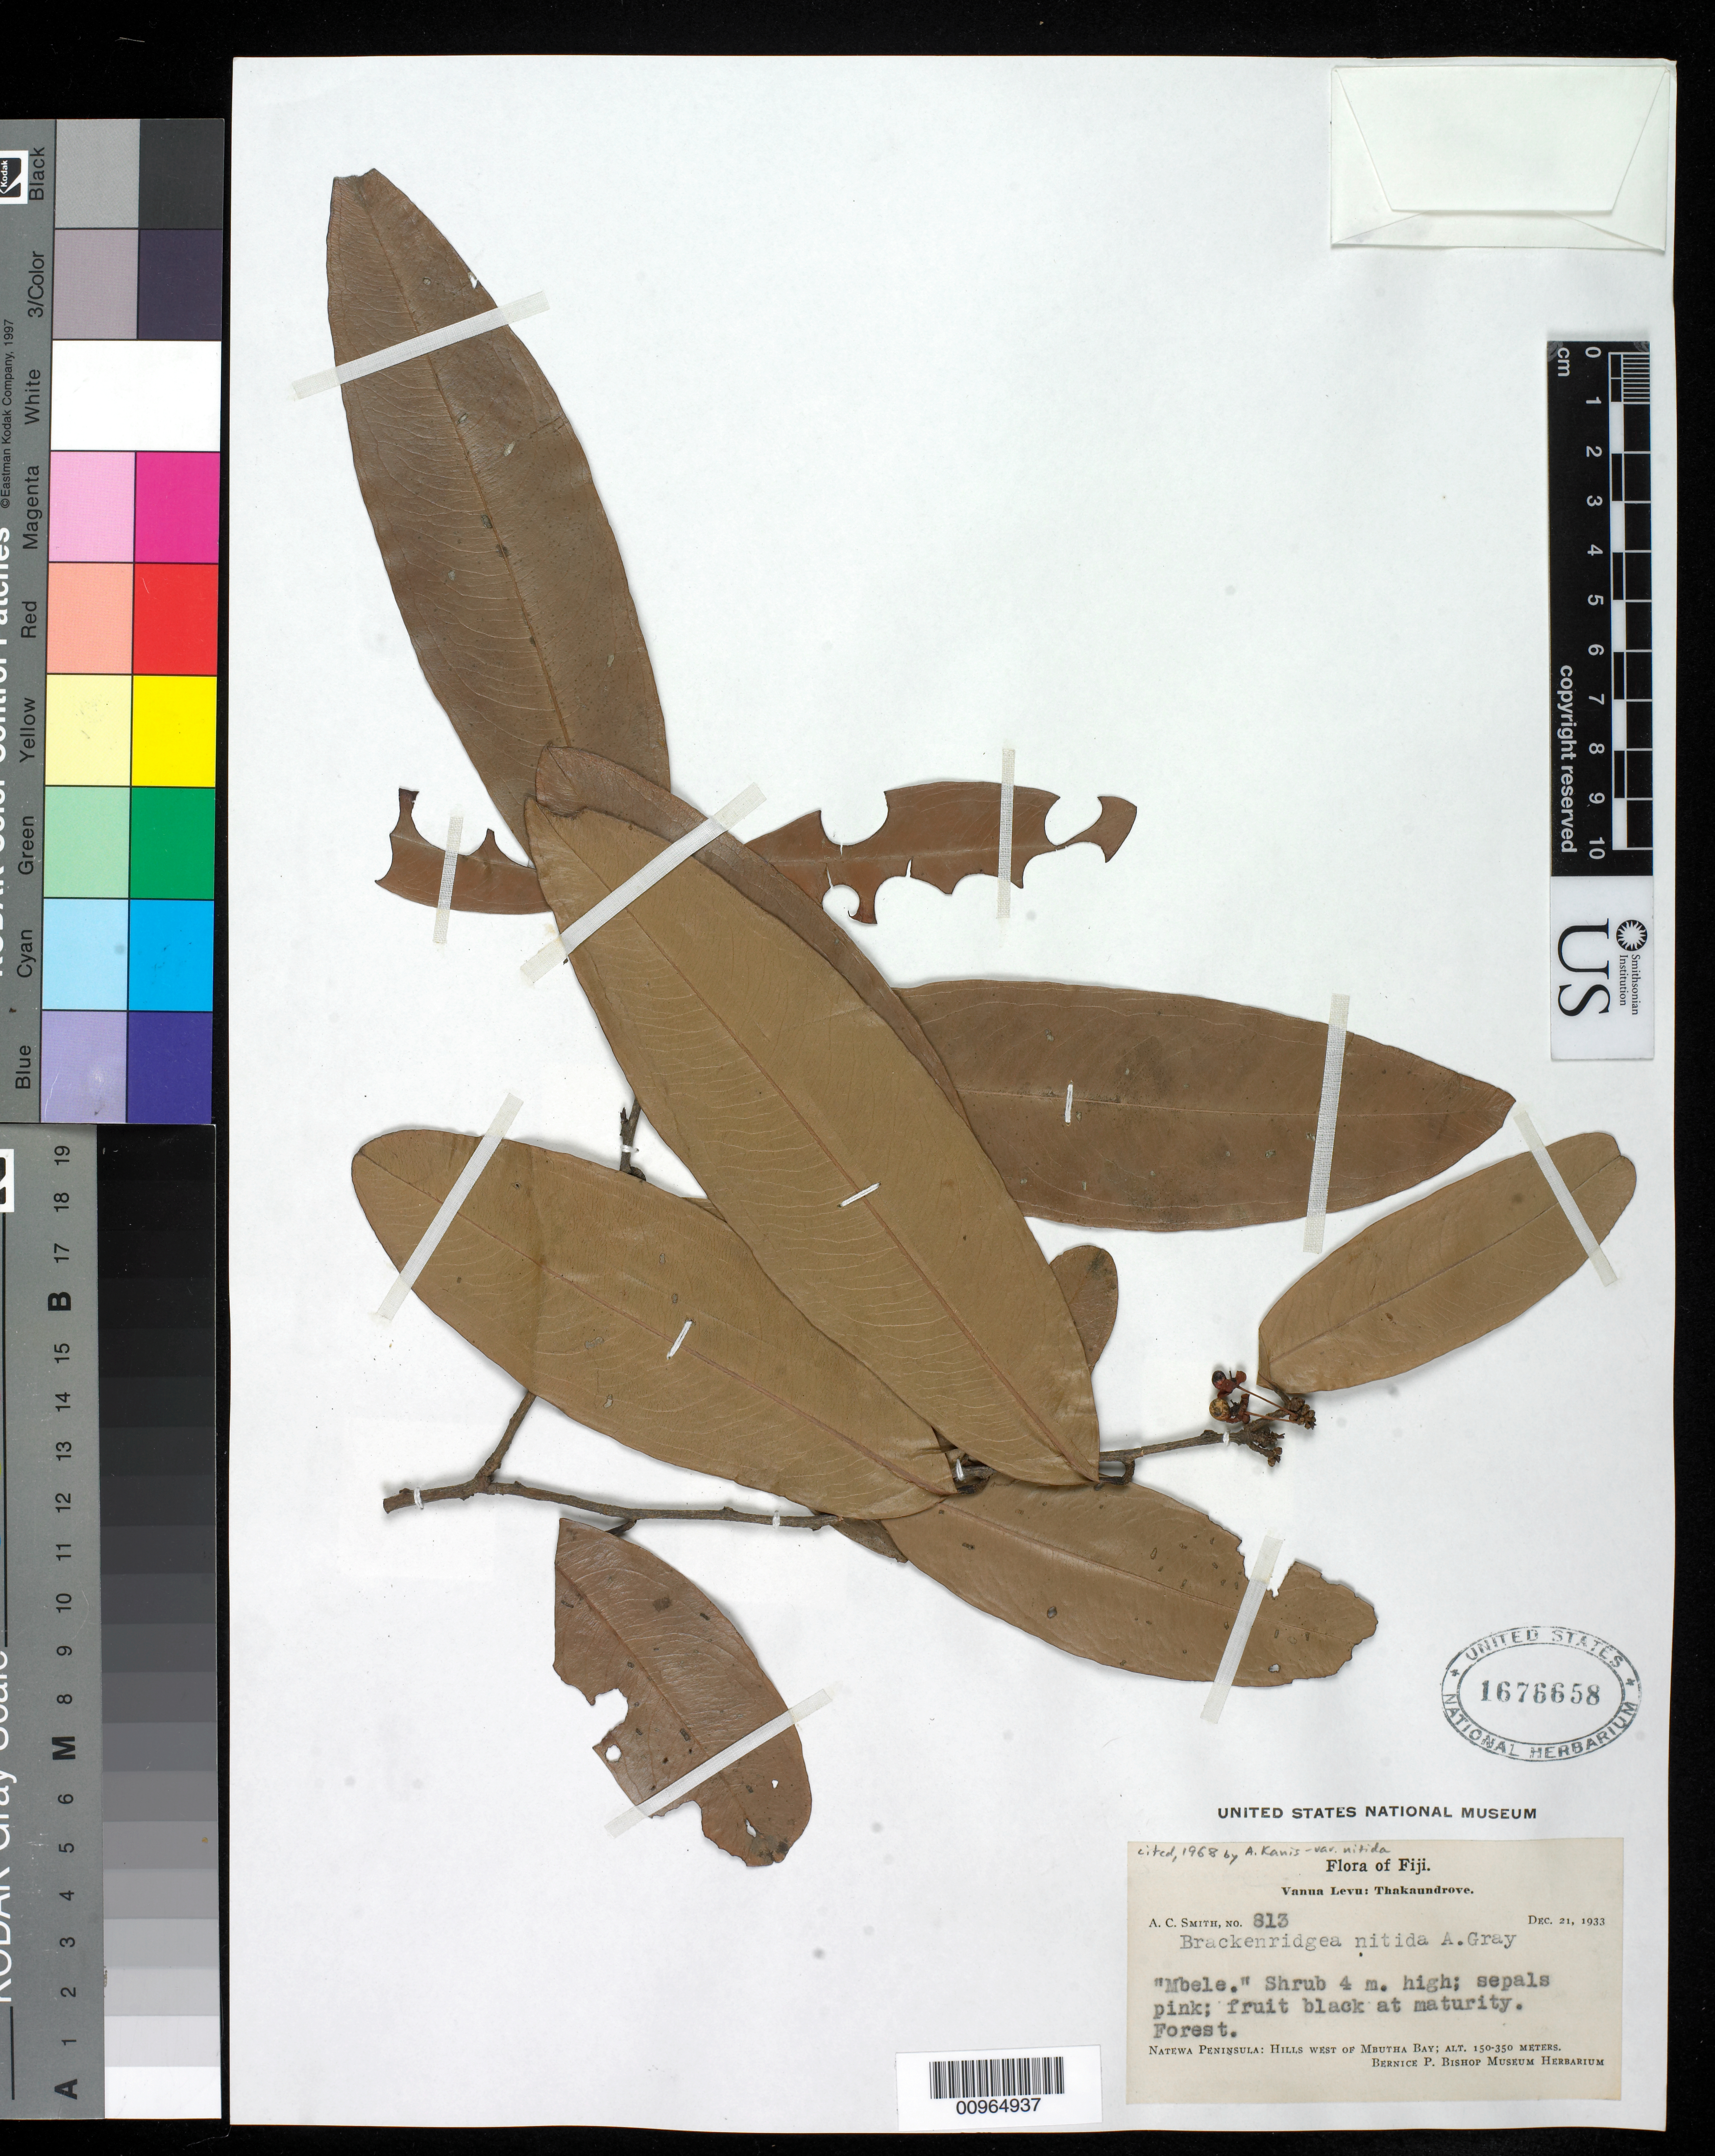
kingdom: Plantae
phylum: Tracheophyta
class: Magnoliopsida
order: Lamiales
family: Plantaginaceae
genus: Angelonia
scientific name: Angelonia biflora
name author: Benth.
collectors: C. A. Smith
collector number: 813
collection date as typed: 21 Dec 1933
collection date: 1933-12-21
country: Fiji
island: Vanua Levu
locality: Thakaundrove. Nakewa Penninsula: Hills west of Mbutha Bay. Forest.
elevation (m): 150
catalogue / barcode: US 1676658